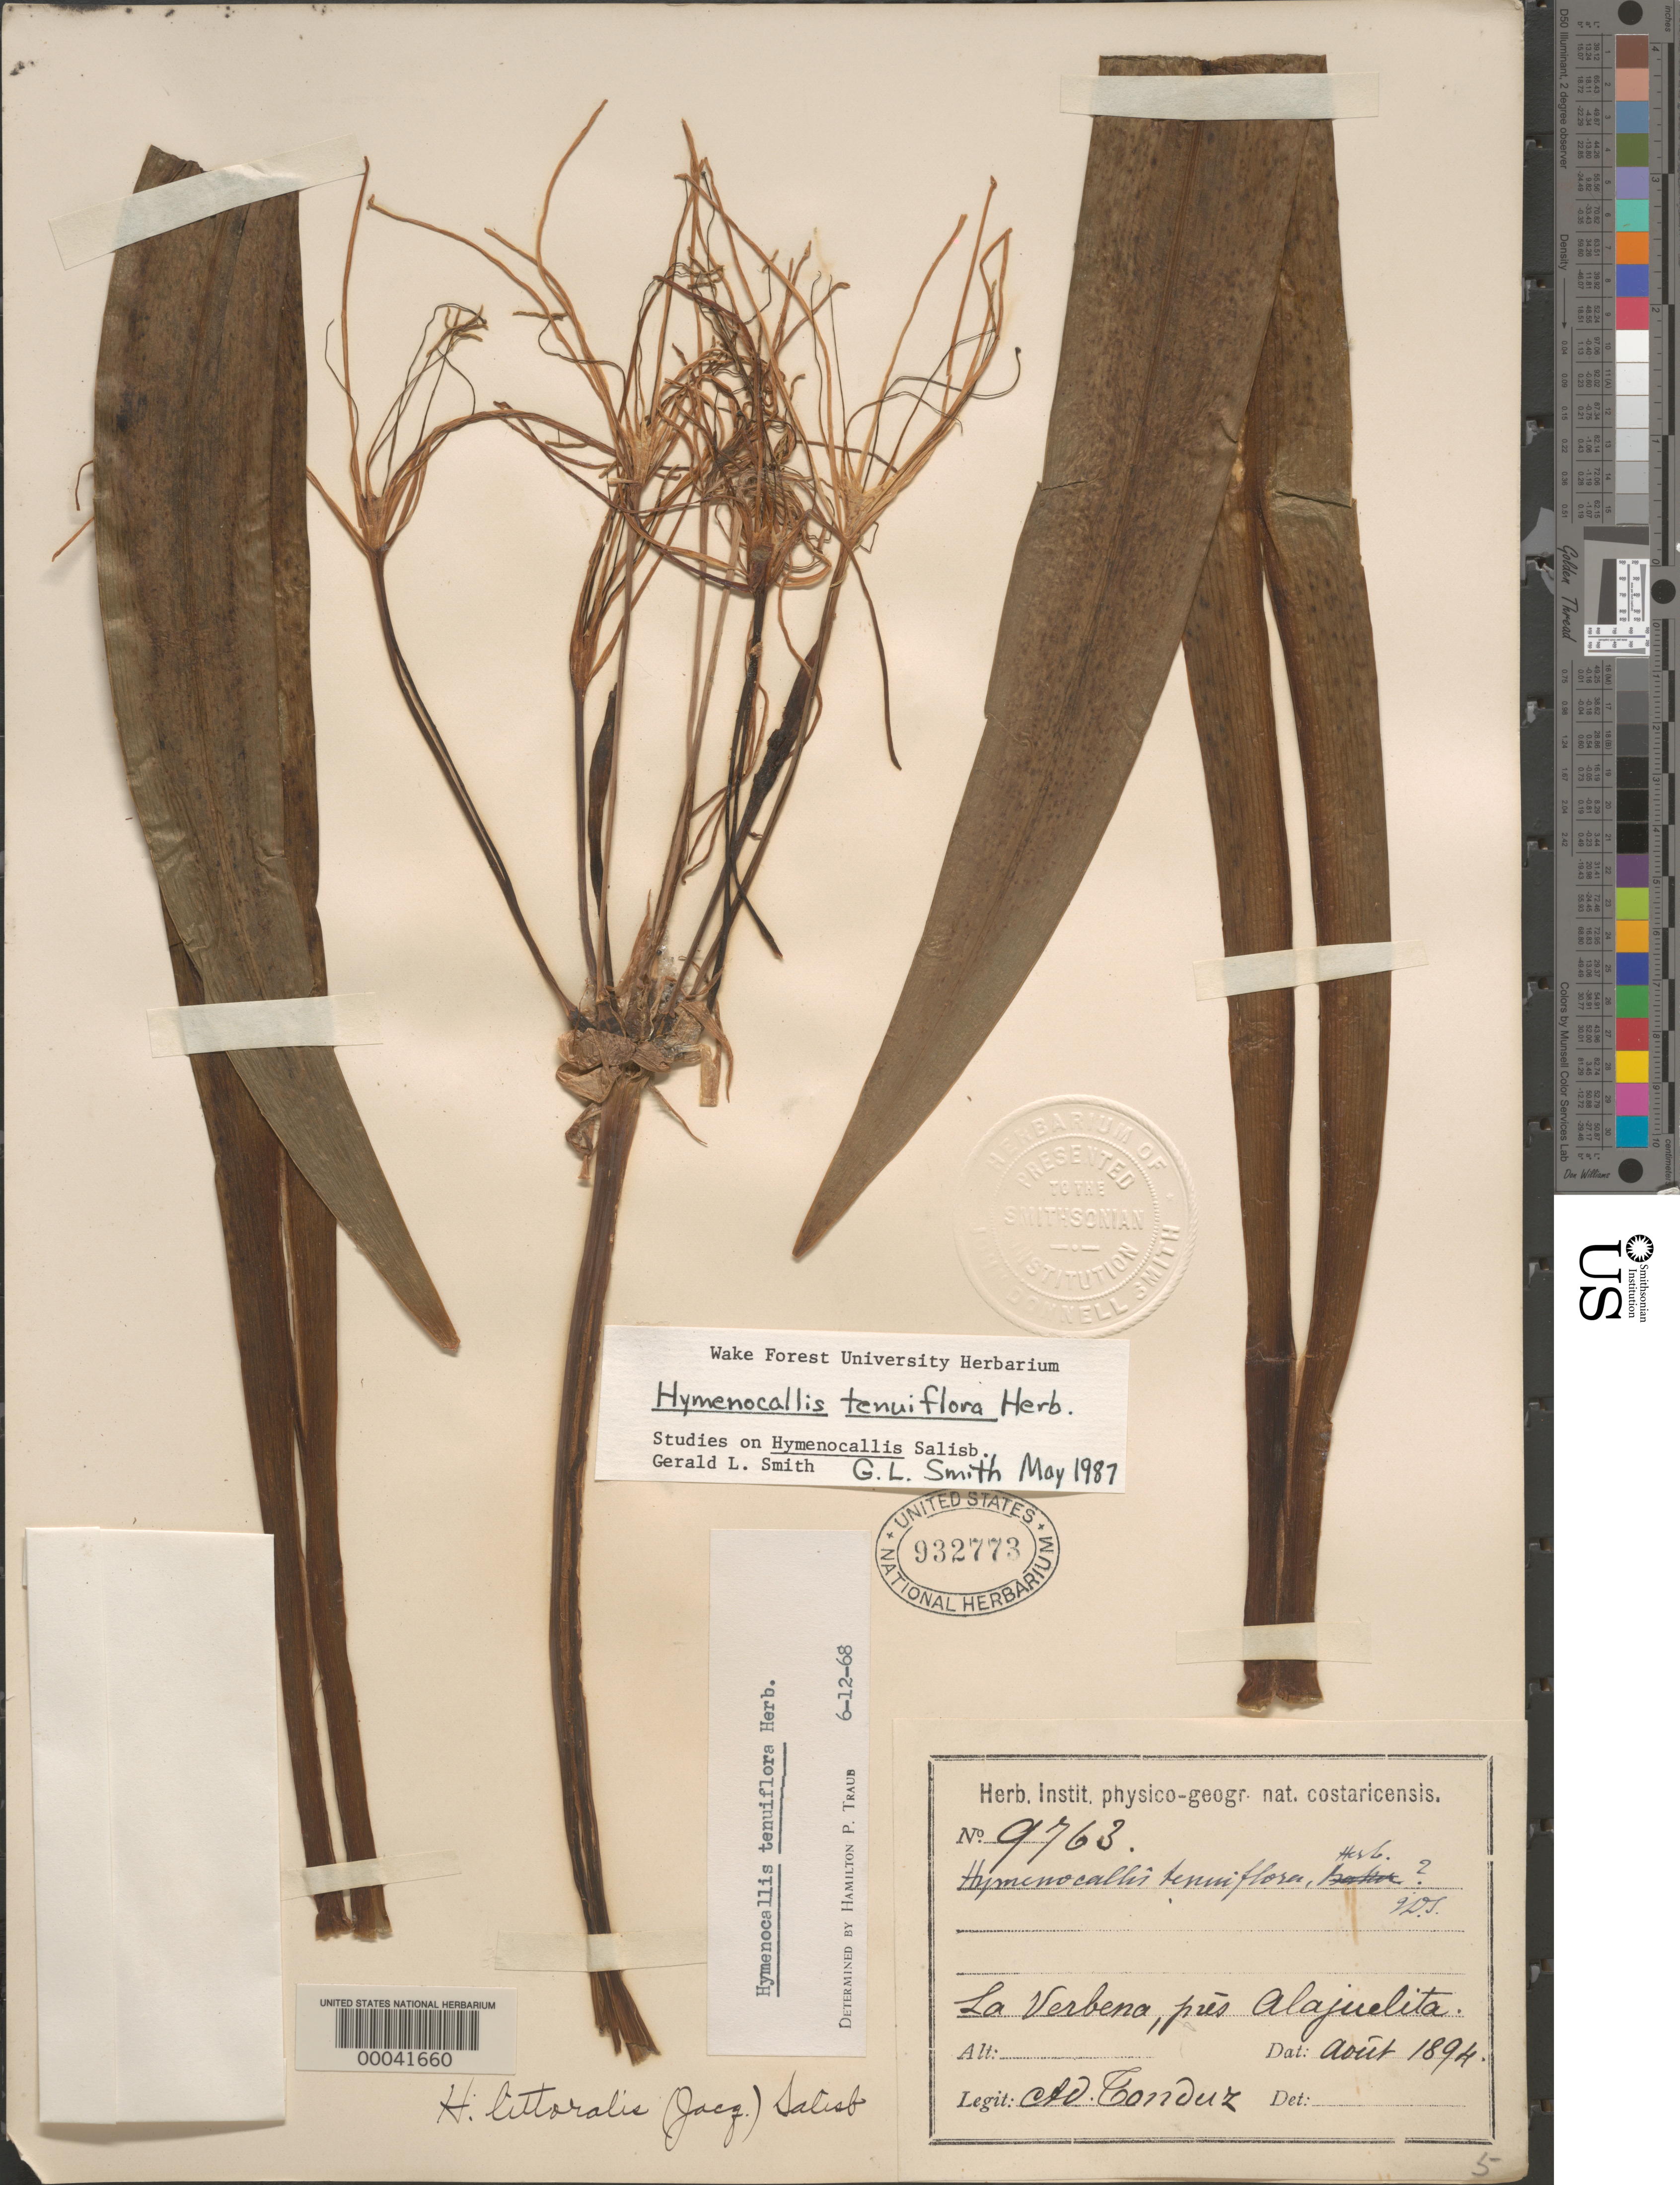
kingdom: Plantae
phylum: Tracheophyta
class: Liliopsida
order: Asparagales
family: Amaryllidaceae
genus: Hymenocallis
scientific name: Hymenocallis tenuiflora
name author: Herb.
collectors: A. Tonduz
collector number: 9763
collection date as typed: Aug 1894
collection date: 1894-08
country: Costa Rica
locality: La Verbena near Alajuelita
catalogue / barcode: US 932773